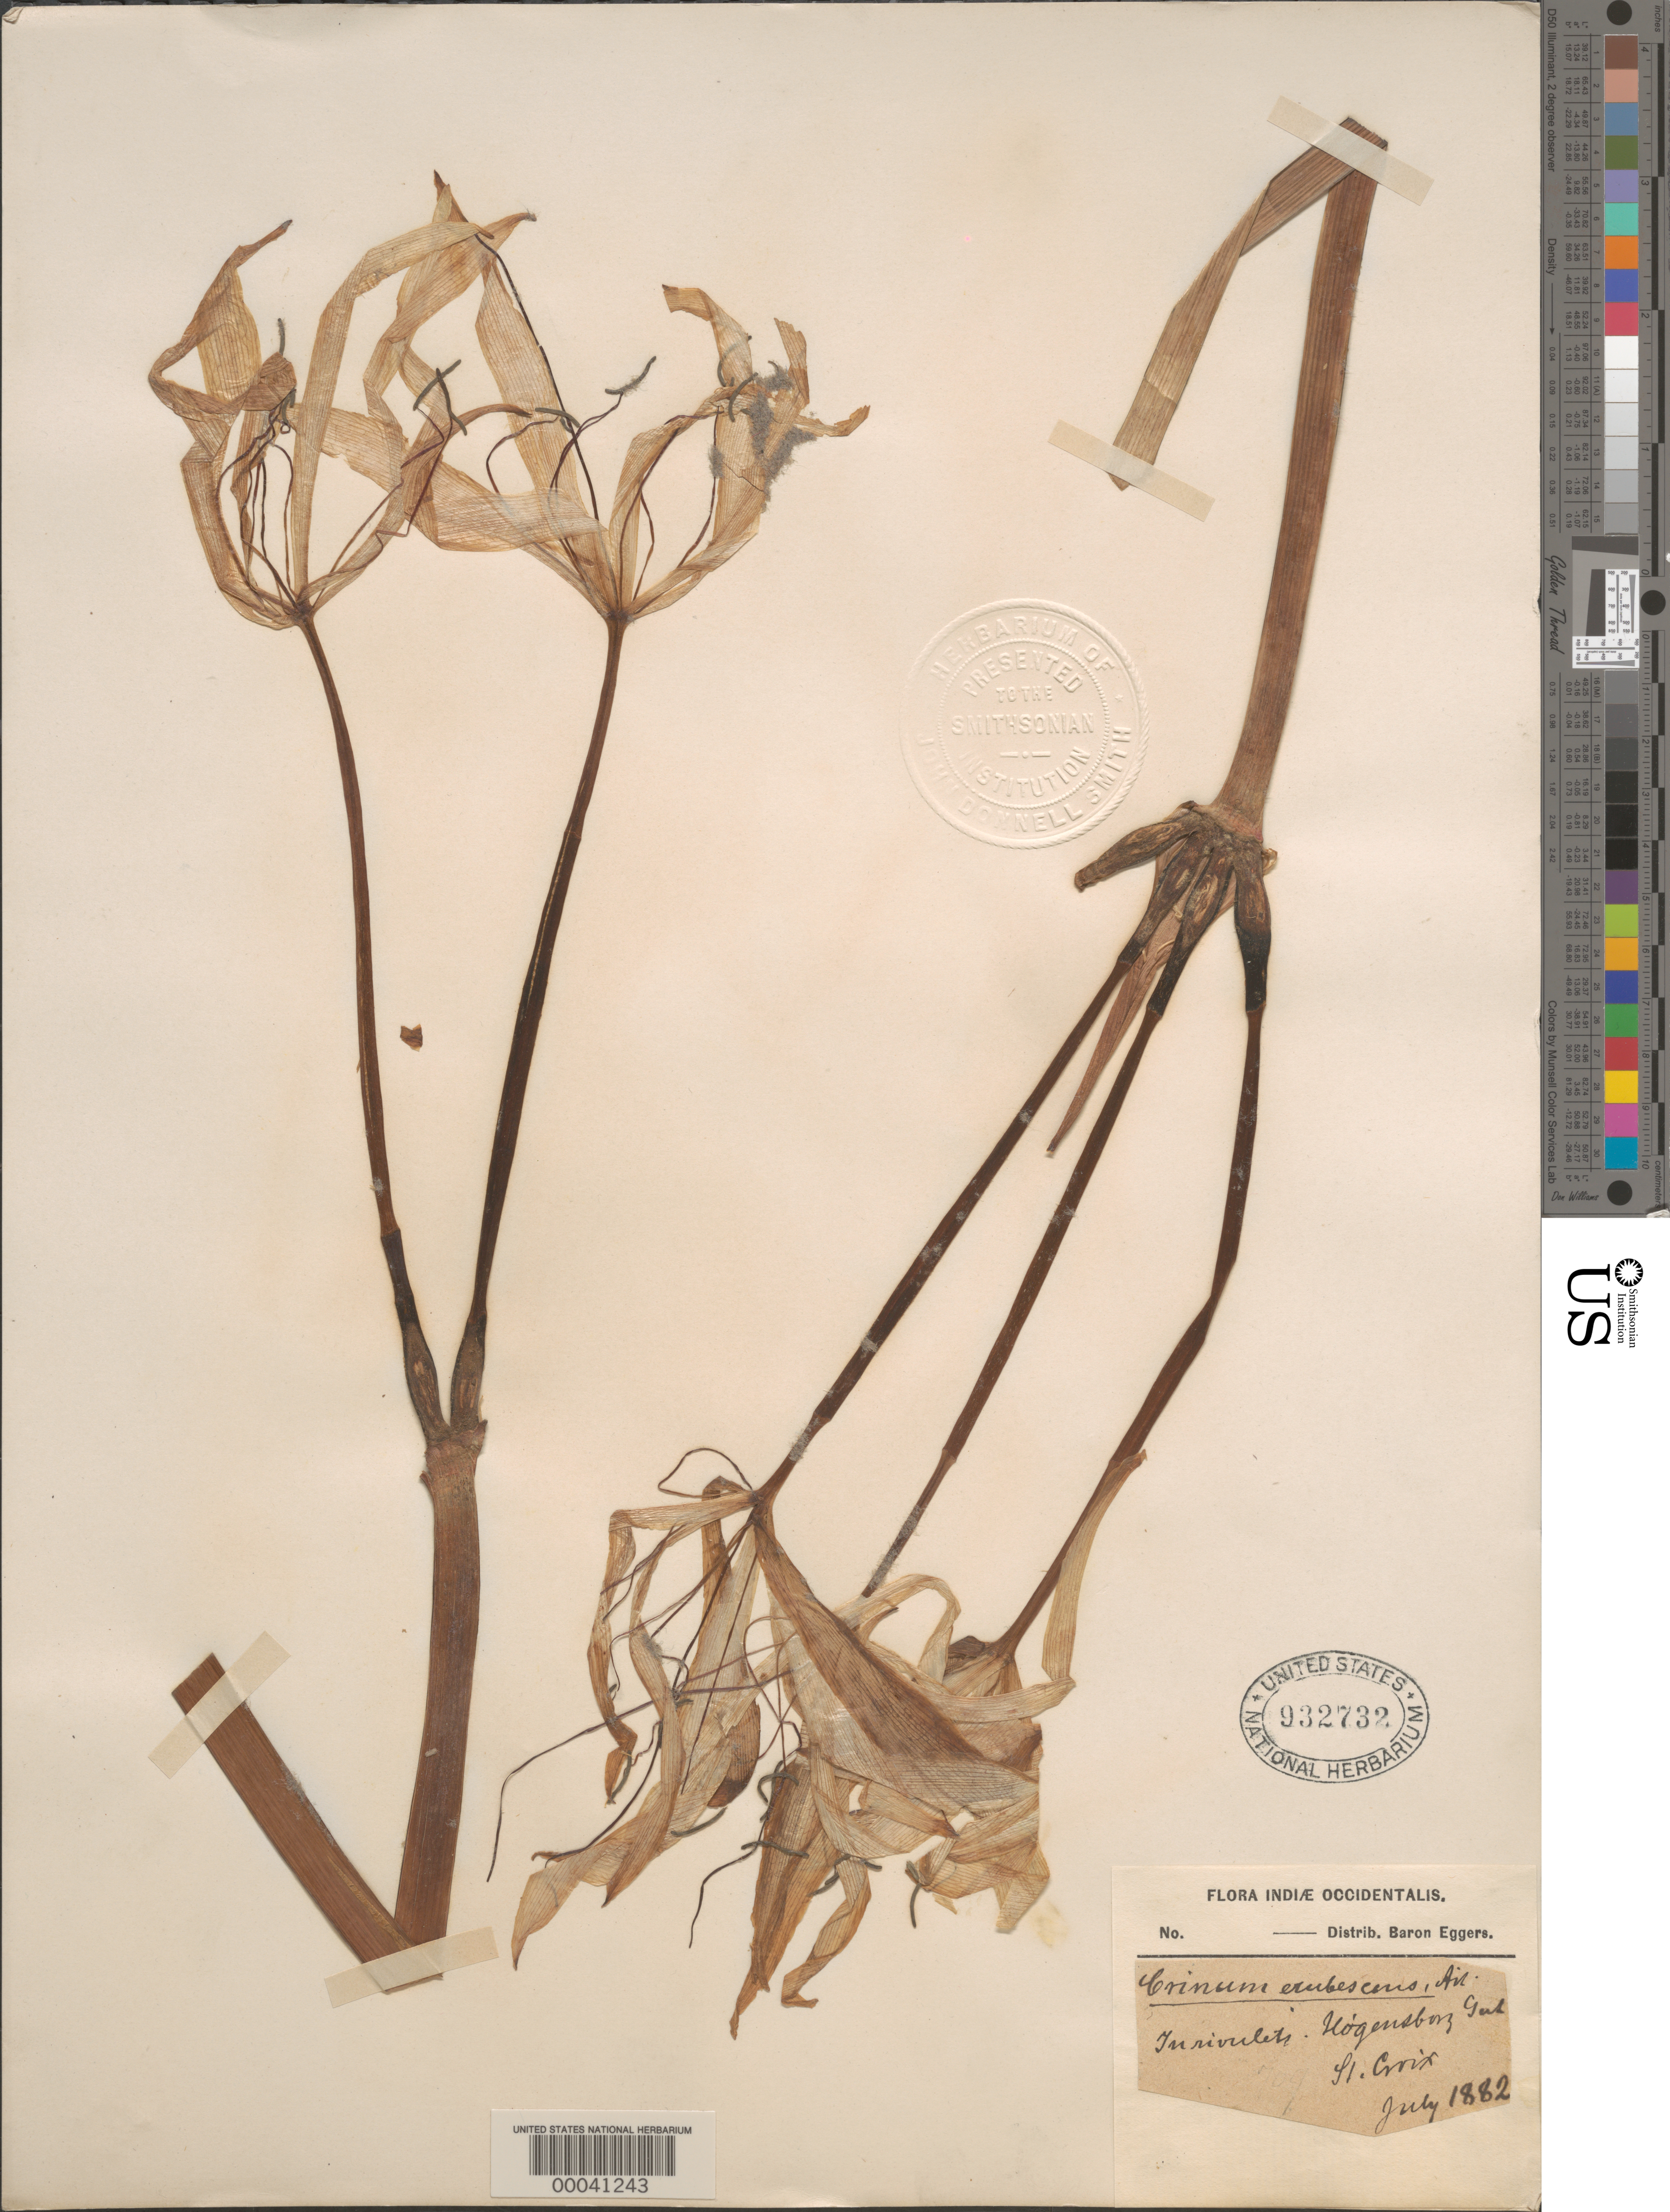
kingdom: Plantae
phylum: Tracheophyta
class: Liliopsida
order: Asparagales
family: Amaryllidaceae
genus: Crinum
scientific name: Crinum erubescens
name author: Aiton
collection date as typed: Jul 1882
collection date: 1882-07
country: U.S. Virgin Islands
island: St. Croix Island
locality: Hogensborg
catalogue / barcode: US 932732